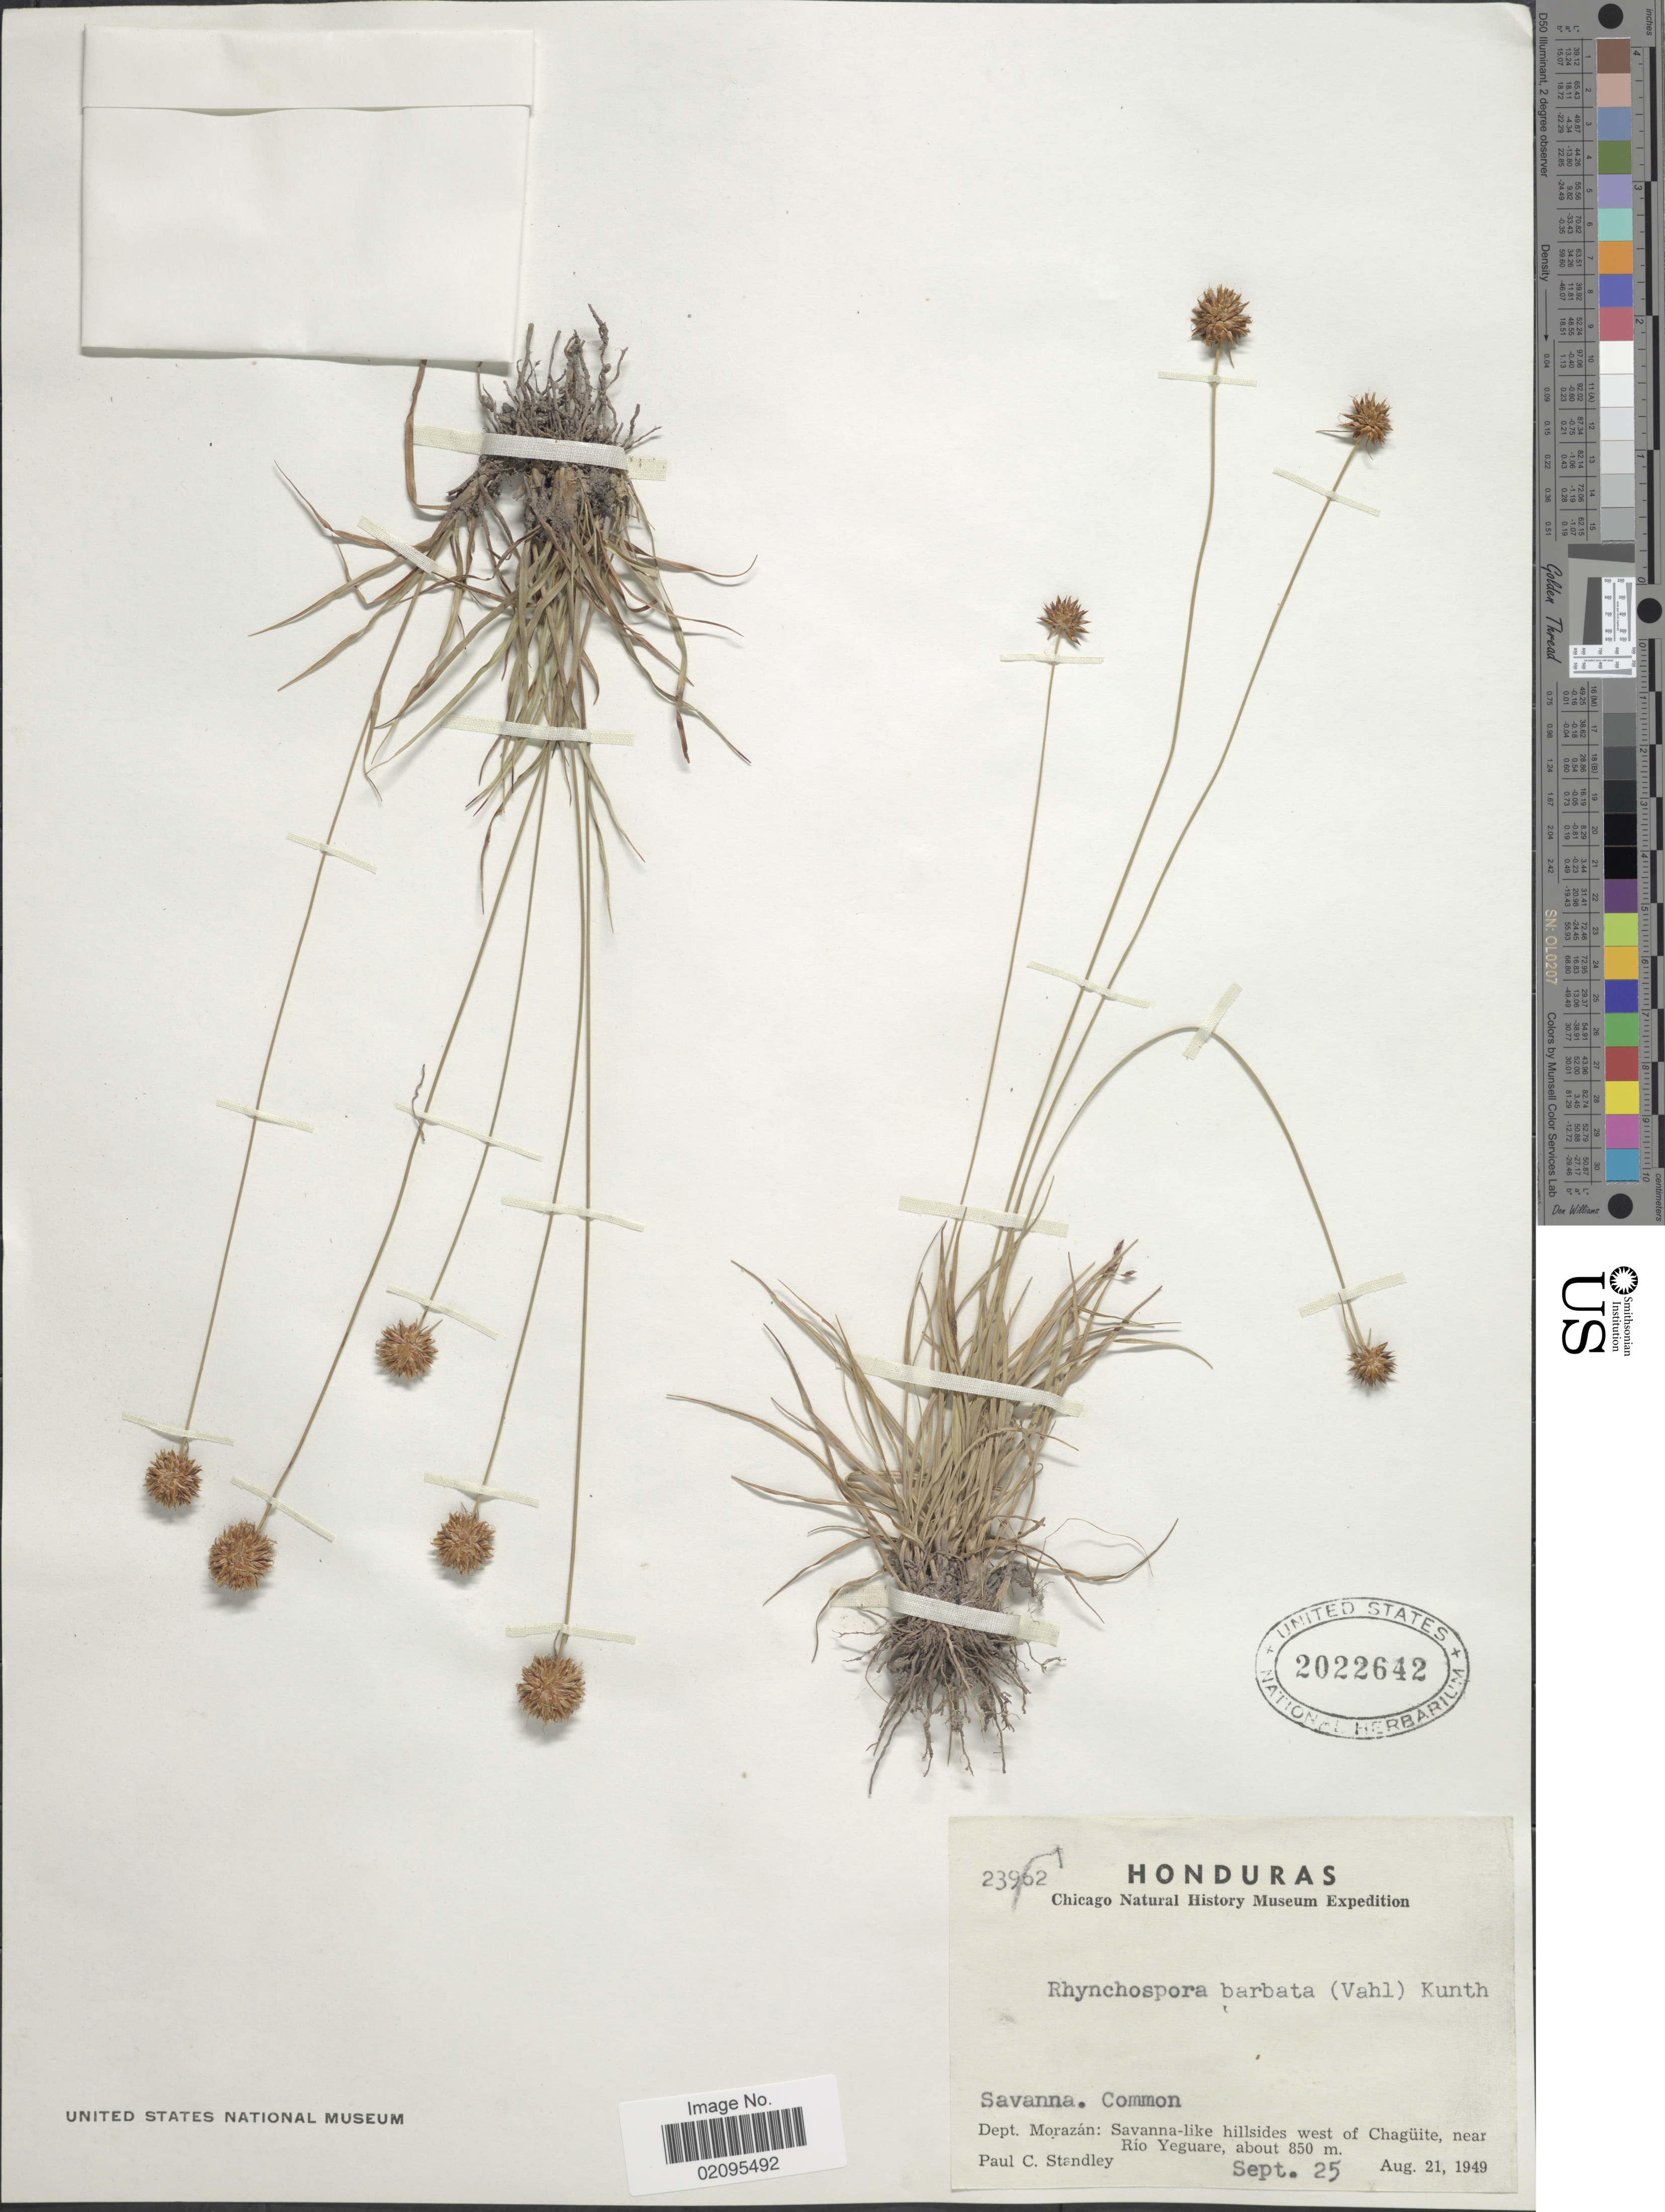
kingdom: Plantae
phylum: Tracheophyta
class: Liliopsida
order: Poales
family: Cyperaceae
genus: Rhynchospora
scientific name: Rhynchospora barbata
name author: (Vahl) Kunth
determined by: Alves, K.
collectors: P. C. Standley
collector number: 23962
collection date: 1949-08-21/1949-09-25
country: Honduras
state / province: Fco. Morazán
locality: Savanna, Dept. Morazan: savanna-like hillsides west of Chaguite, near Rio Yeguare.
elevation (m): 850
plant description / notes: mixed with Bulbostylis sp. (B).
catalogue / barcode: US 2022642